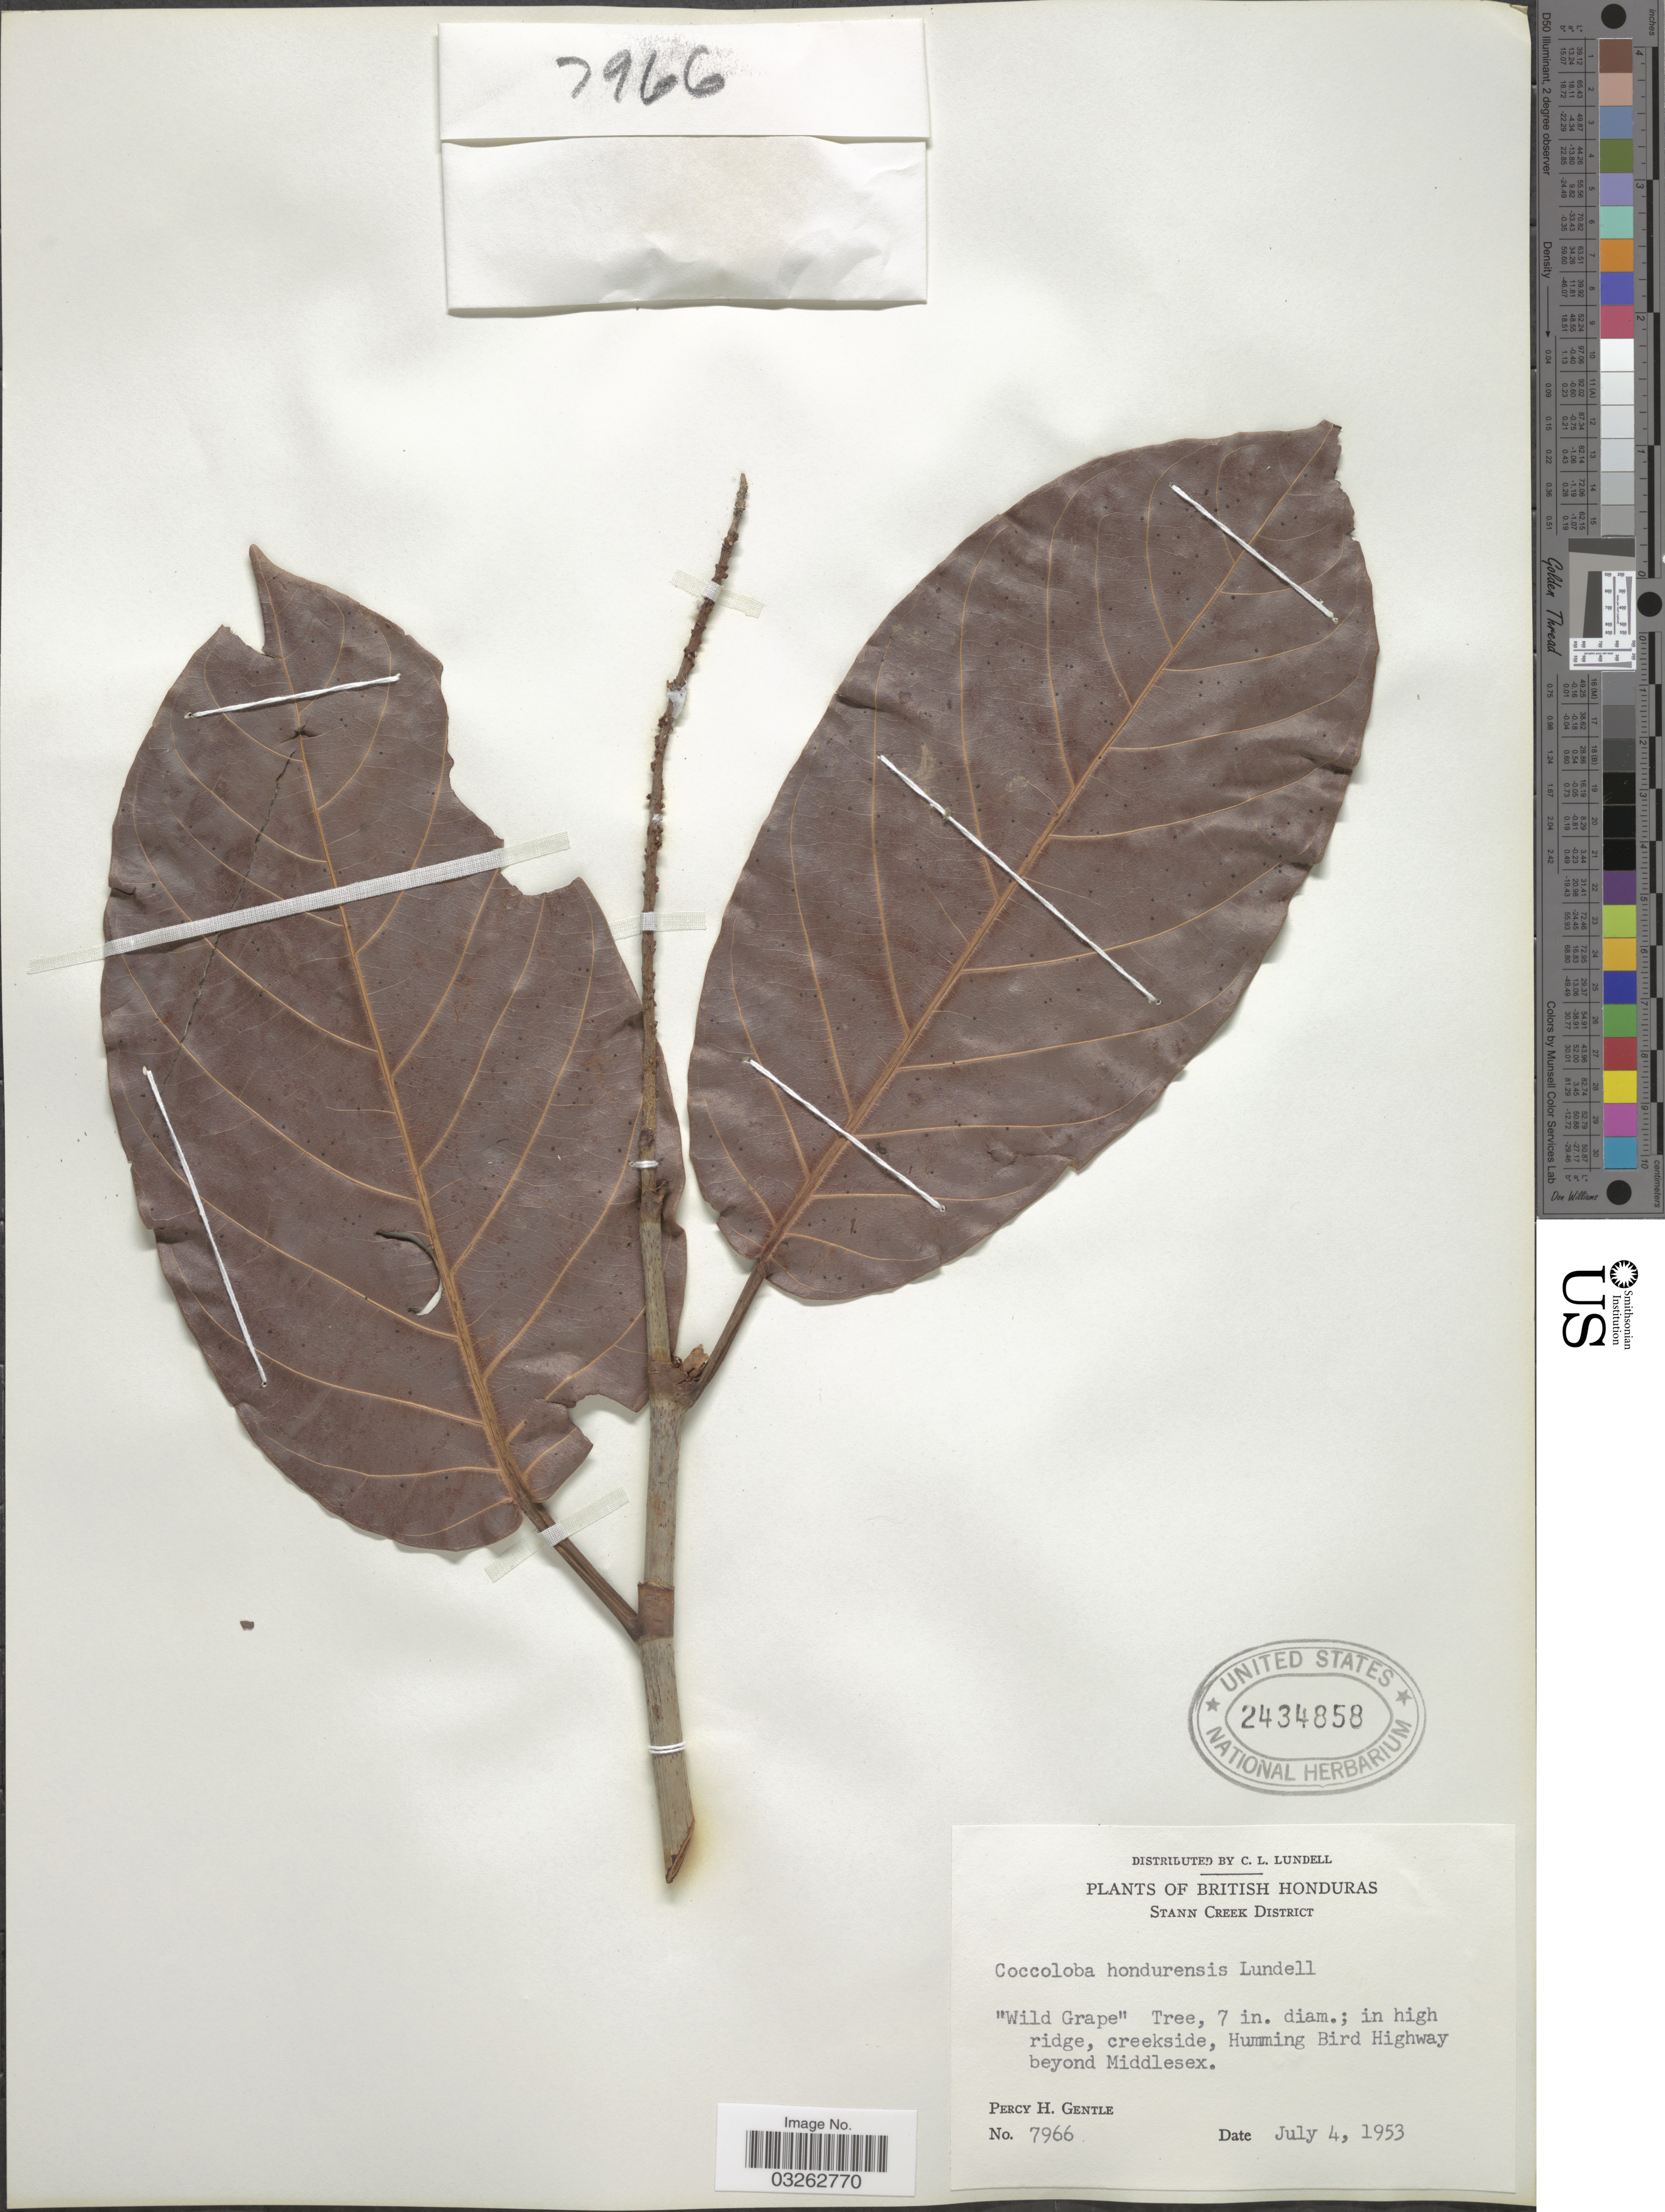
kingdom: Plantae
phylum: Tracheophyta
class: Magnoliopsida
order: Caryophyllales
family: Polygonaceae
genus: Coccoloba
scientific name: Coccoloba hondurensis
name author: Lundell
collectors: P. H. Gentle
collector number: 7966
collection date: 1953-07-04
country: Belize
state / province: Stann Creek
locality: British Honduras. Stann Creek District. Humming Bird Highway beyond Middlesex.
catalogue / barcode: US 2434858